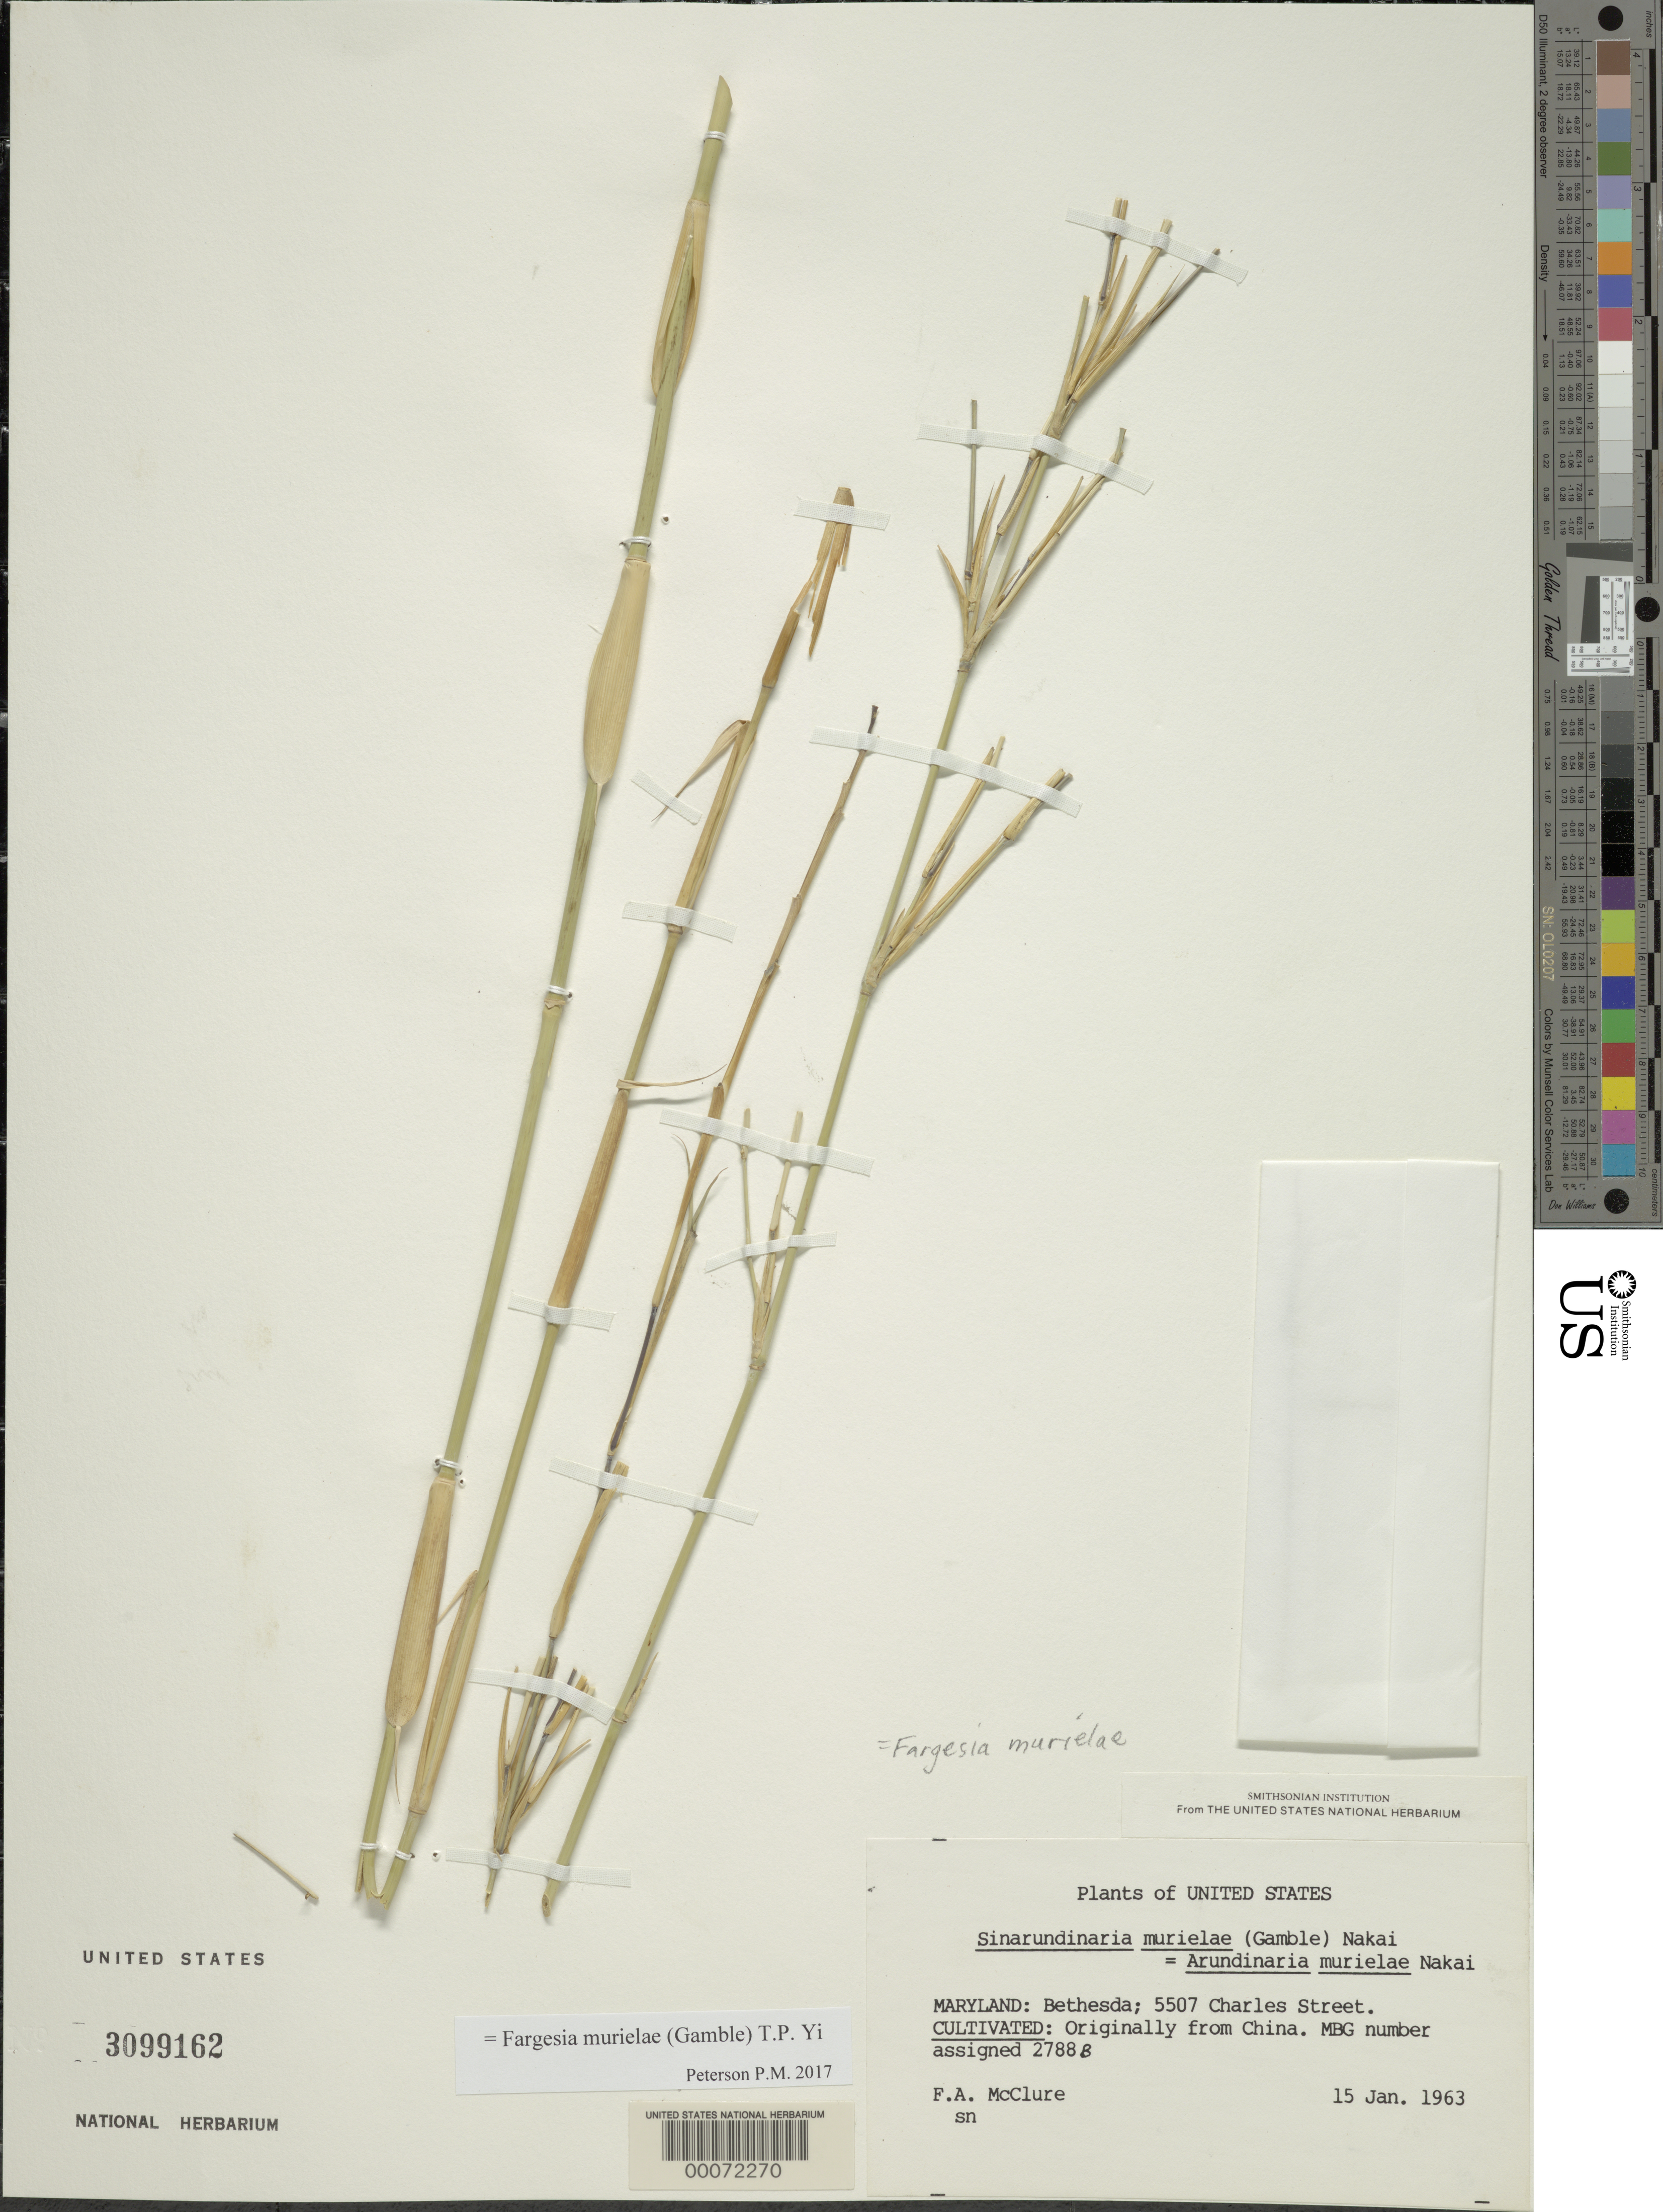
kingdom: Plantae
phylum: Tracheophyta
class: Liliopsida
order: Poales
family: Poaceae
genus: Fargesia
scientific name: Fargesia murielae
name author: (Gamble) T.P. Yi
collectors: F. A. McClure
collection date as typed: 15 Jan 1963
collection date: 1963-01-15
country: United States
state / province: Maryland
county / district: Montgomery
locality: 5507 Charles Street, Bethesda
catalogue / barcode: US 3099162